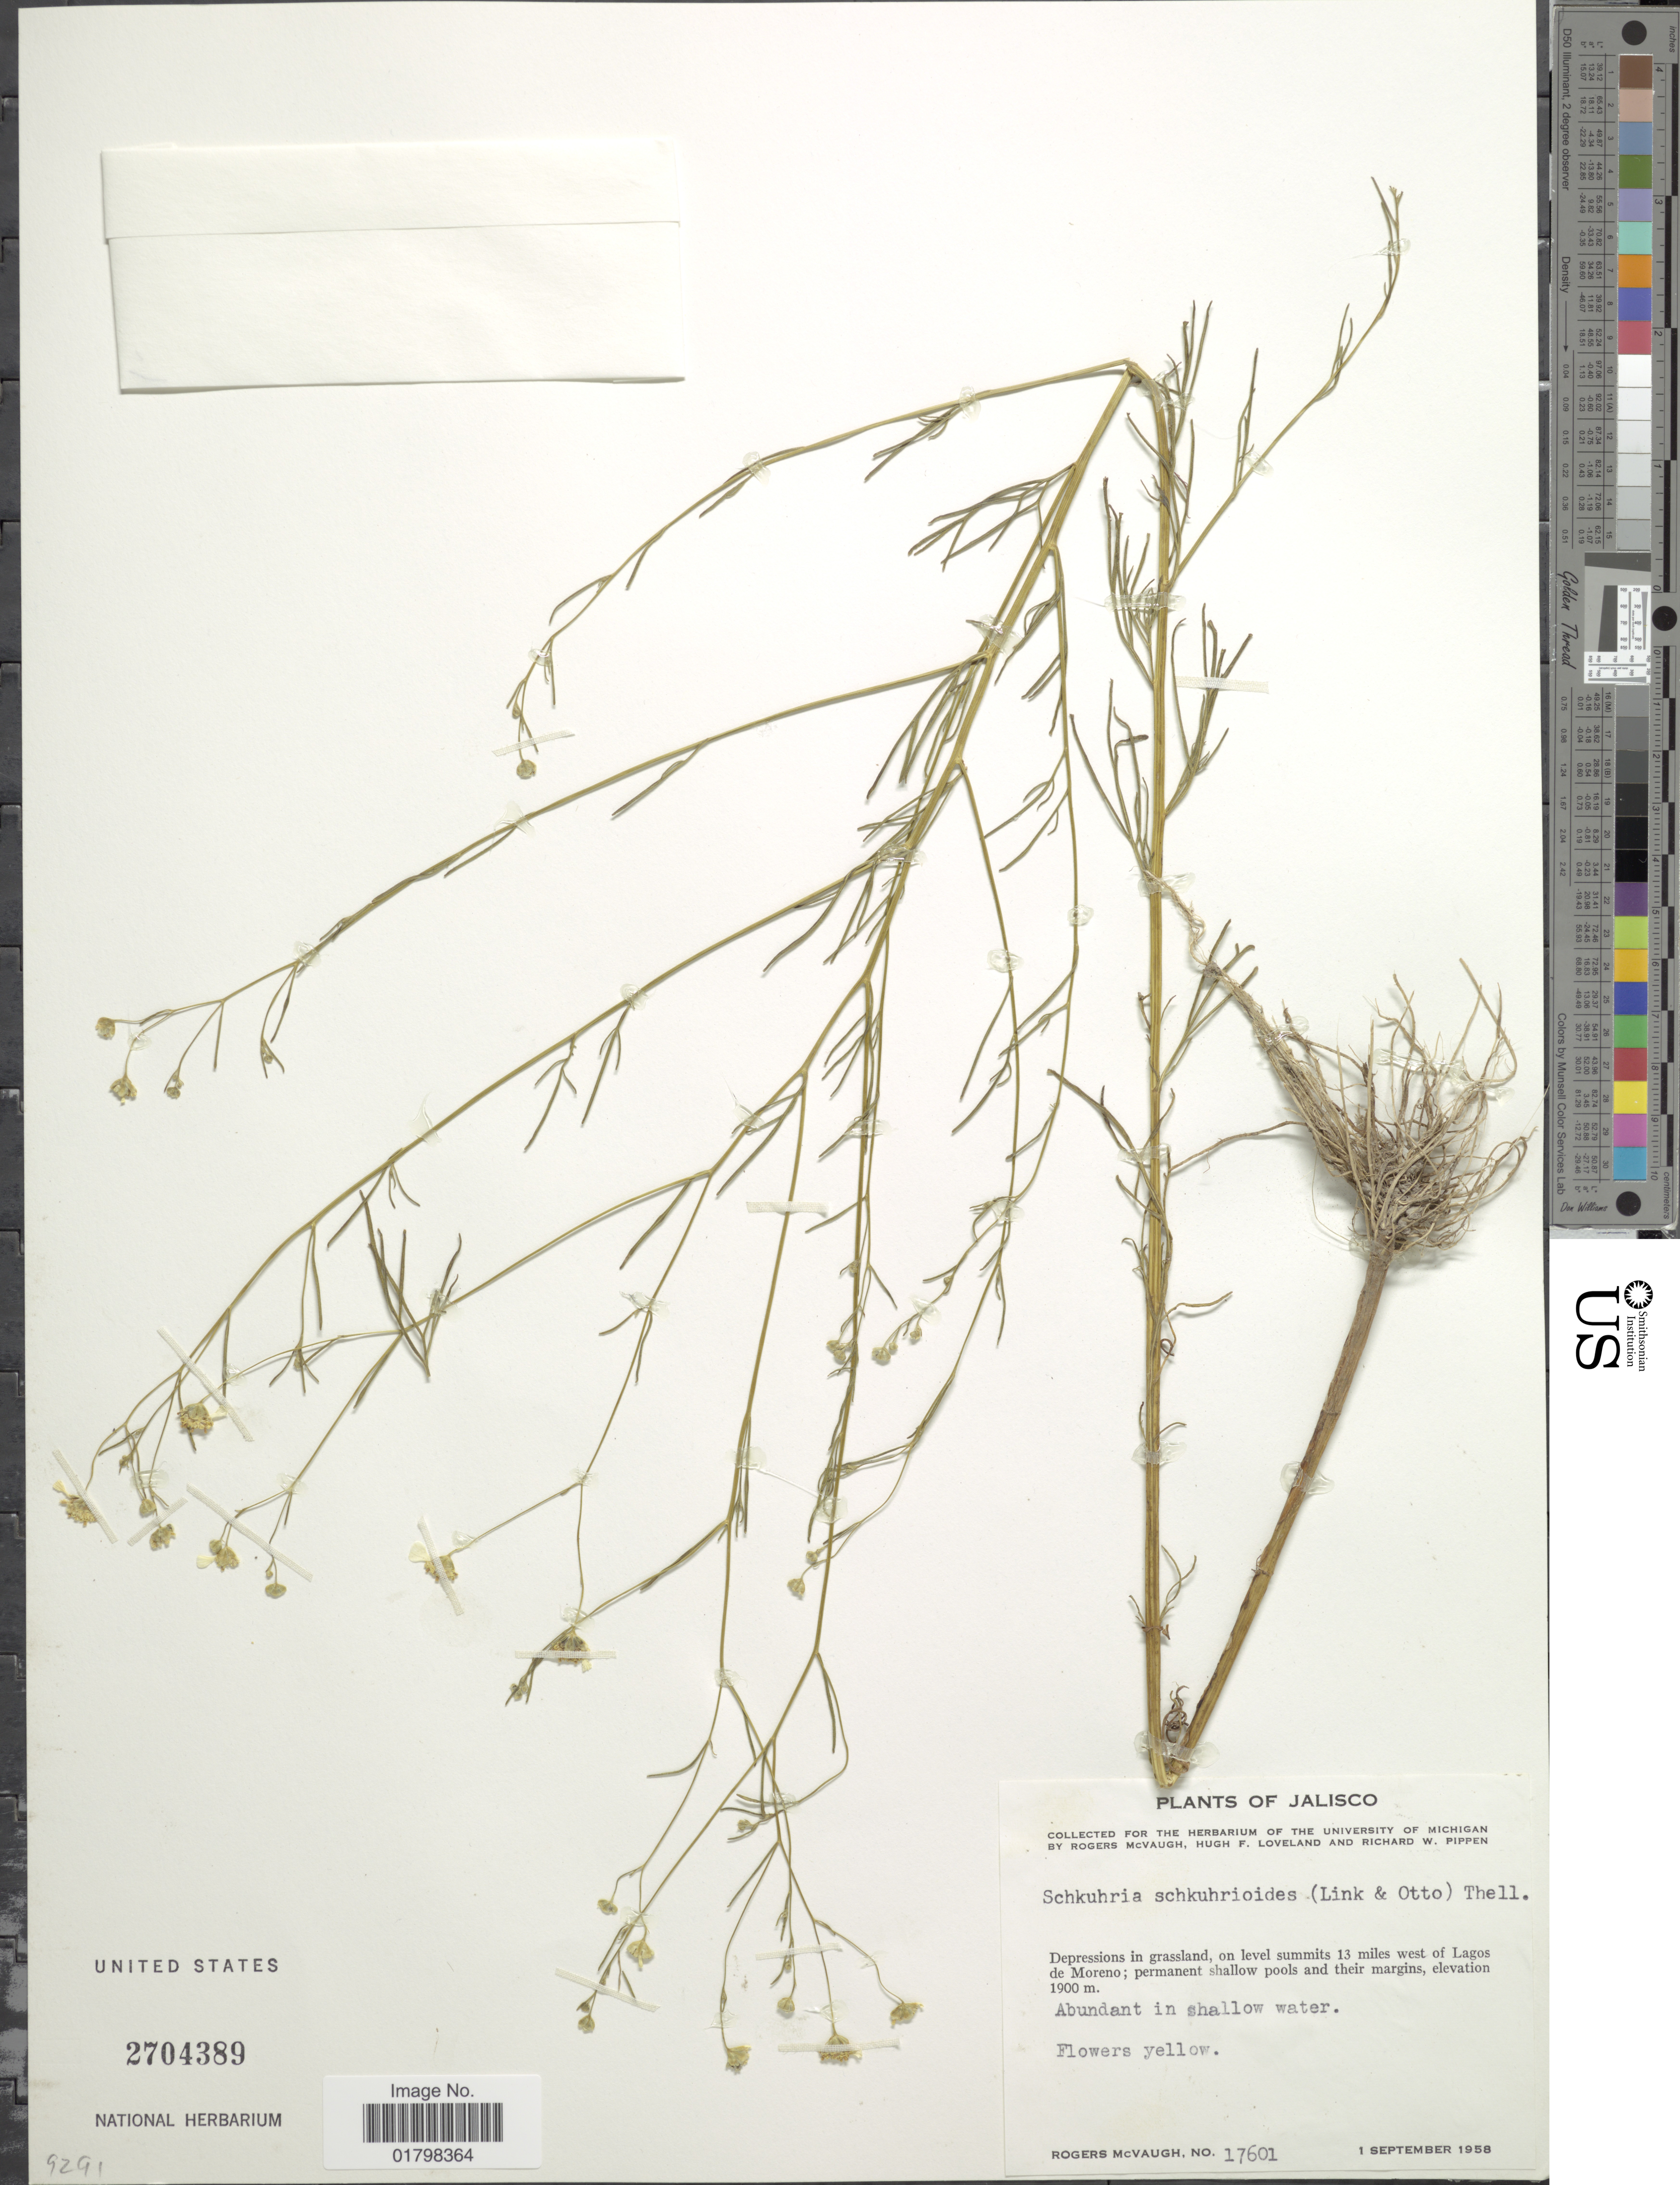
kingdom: Plantae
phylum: Tracheophyta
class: Magnoliopsida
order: Asterales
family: Asteraceae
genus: Schkuhria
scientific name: Schkuhria schkuhrioides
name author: (Link & Otto) Thell.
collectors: R. McVaugh, H. Loveland & R. W. Pippen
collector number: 17601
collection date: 1958-09-01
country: Mexico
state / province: Jalisco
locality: Depressions in grassland, on level summits 13 miles west of Lagos de Moreno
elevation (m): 1900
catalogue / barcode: US 2704389